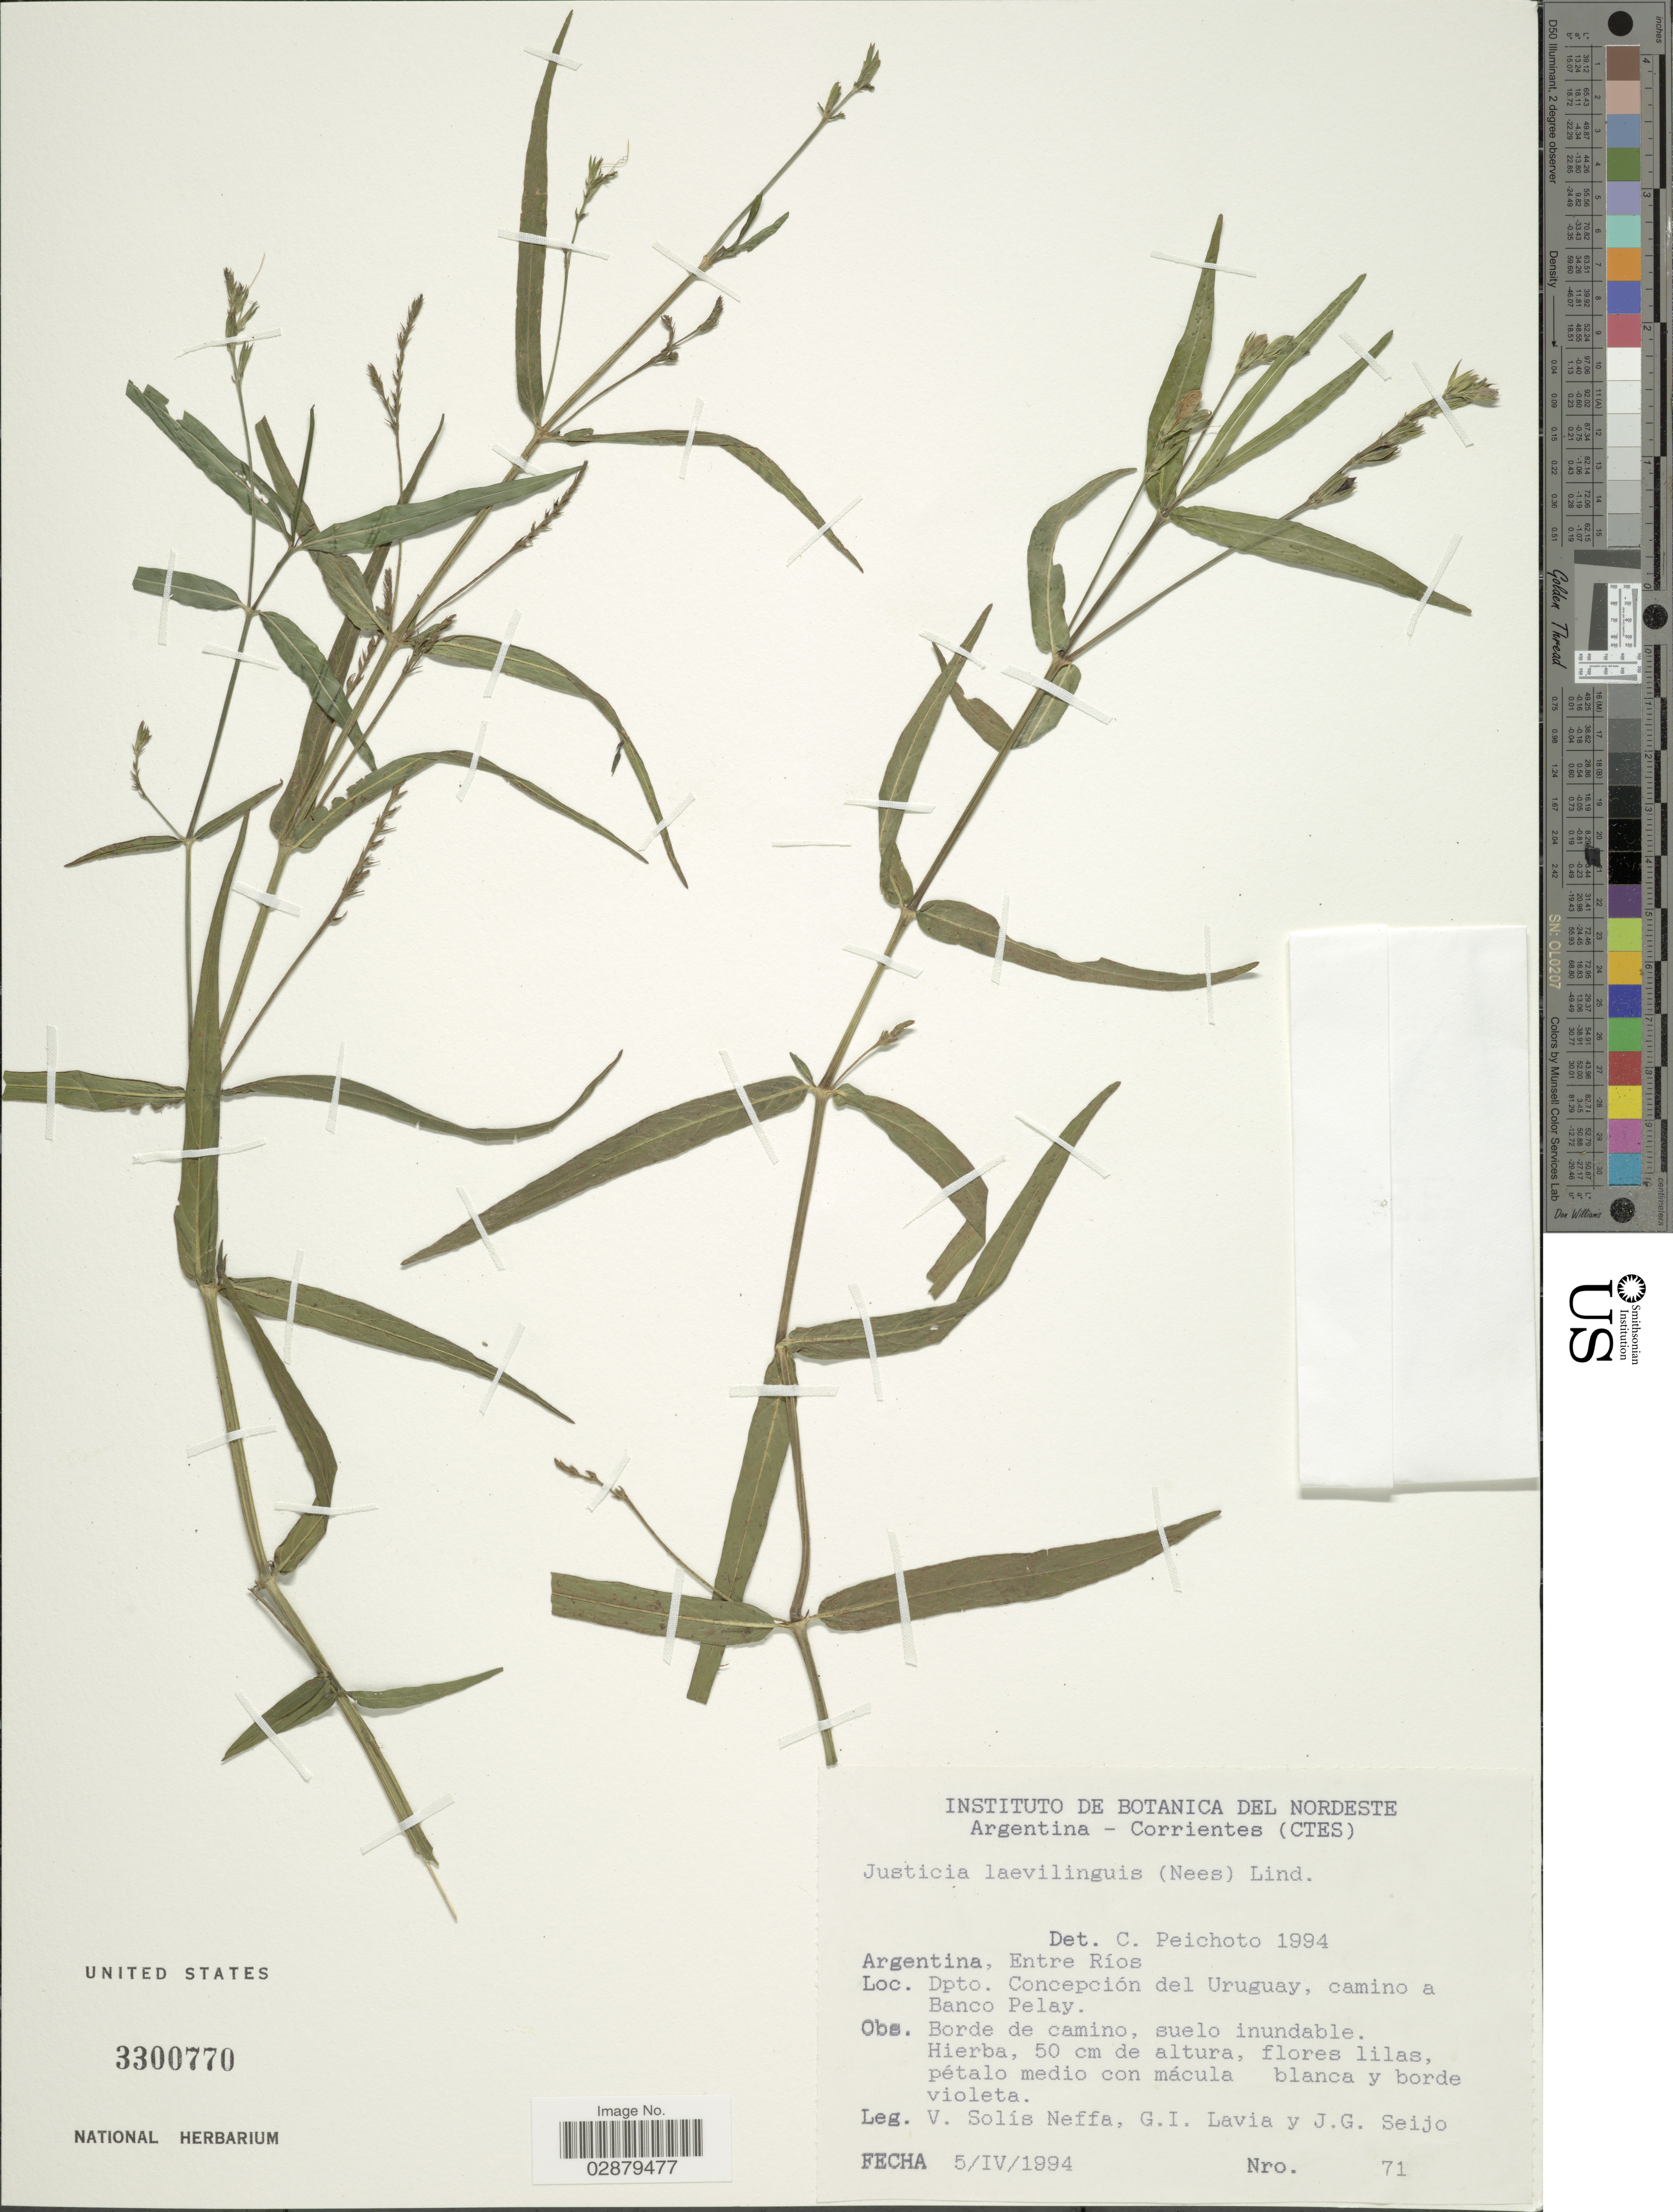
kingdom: Plantae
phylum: Tracheophyta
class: Magnoliopsida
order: Lamiales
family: Acanthaceae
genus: Justicia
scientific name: Justicia laevilinguis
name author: (Nees) Lindau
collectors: V. Solis Neffa, G. Lavia & J. Seijo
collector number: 71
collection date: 1994-04-05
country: Paraguay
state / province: Concepcion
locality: Dpto. Concepción del Urugua, camino a Banco Pelay.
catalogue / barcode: US 3300770